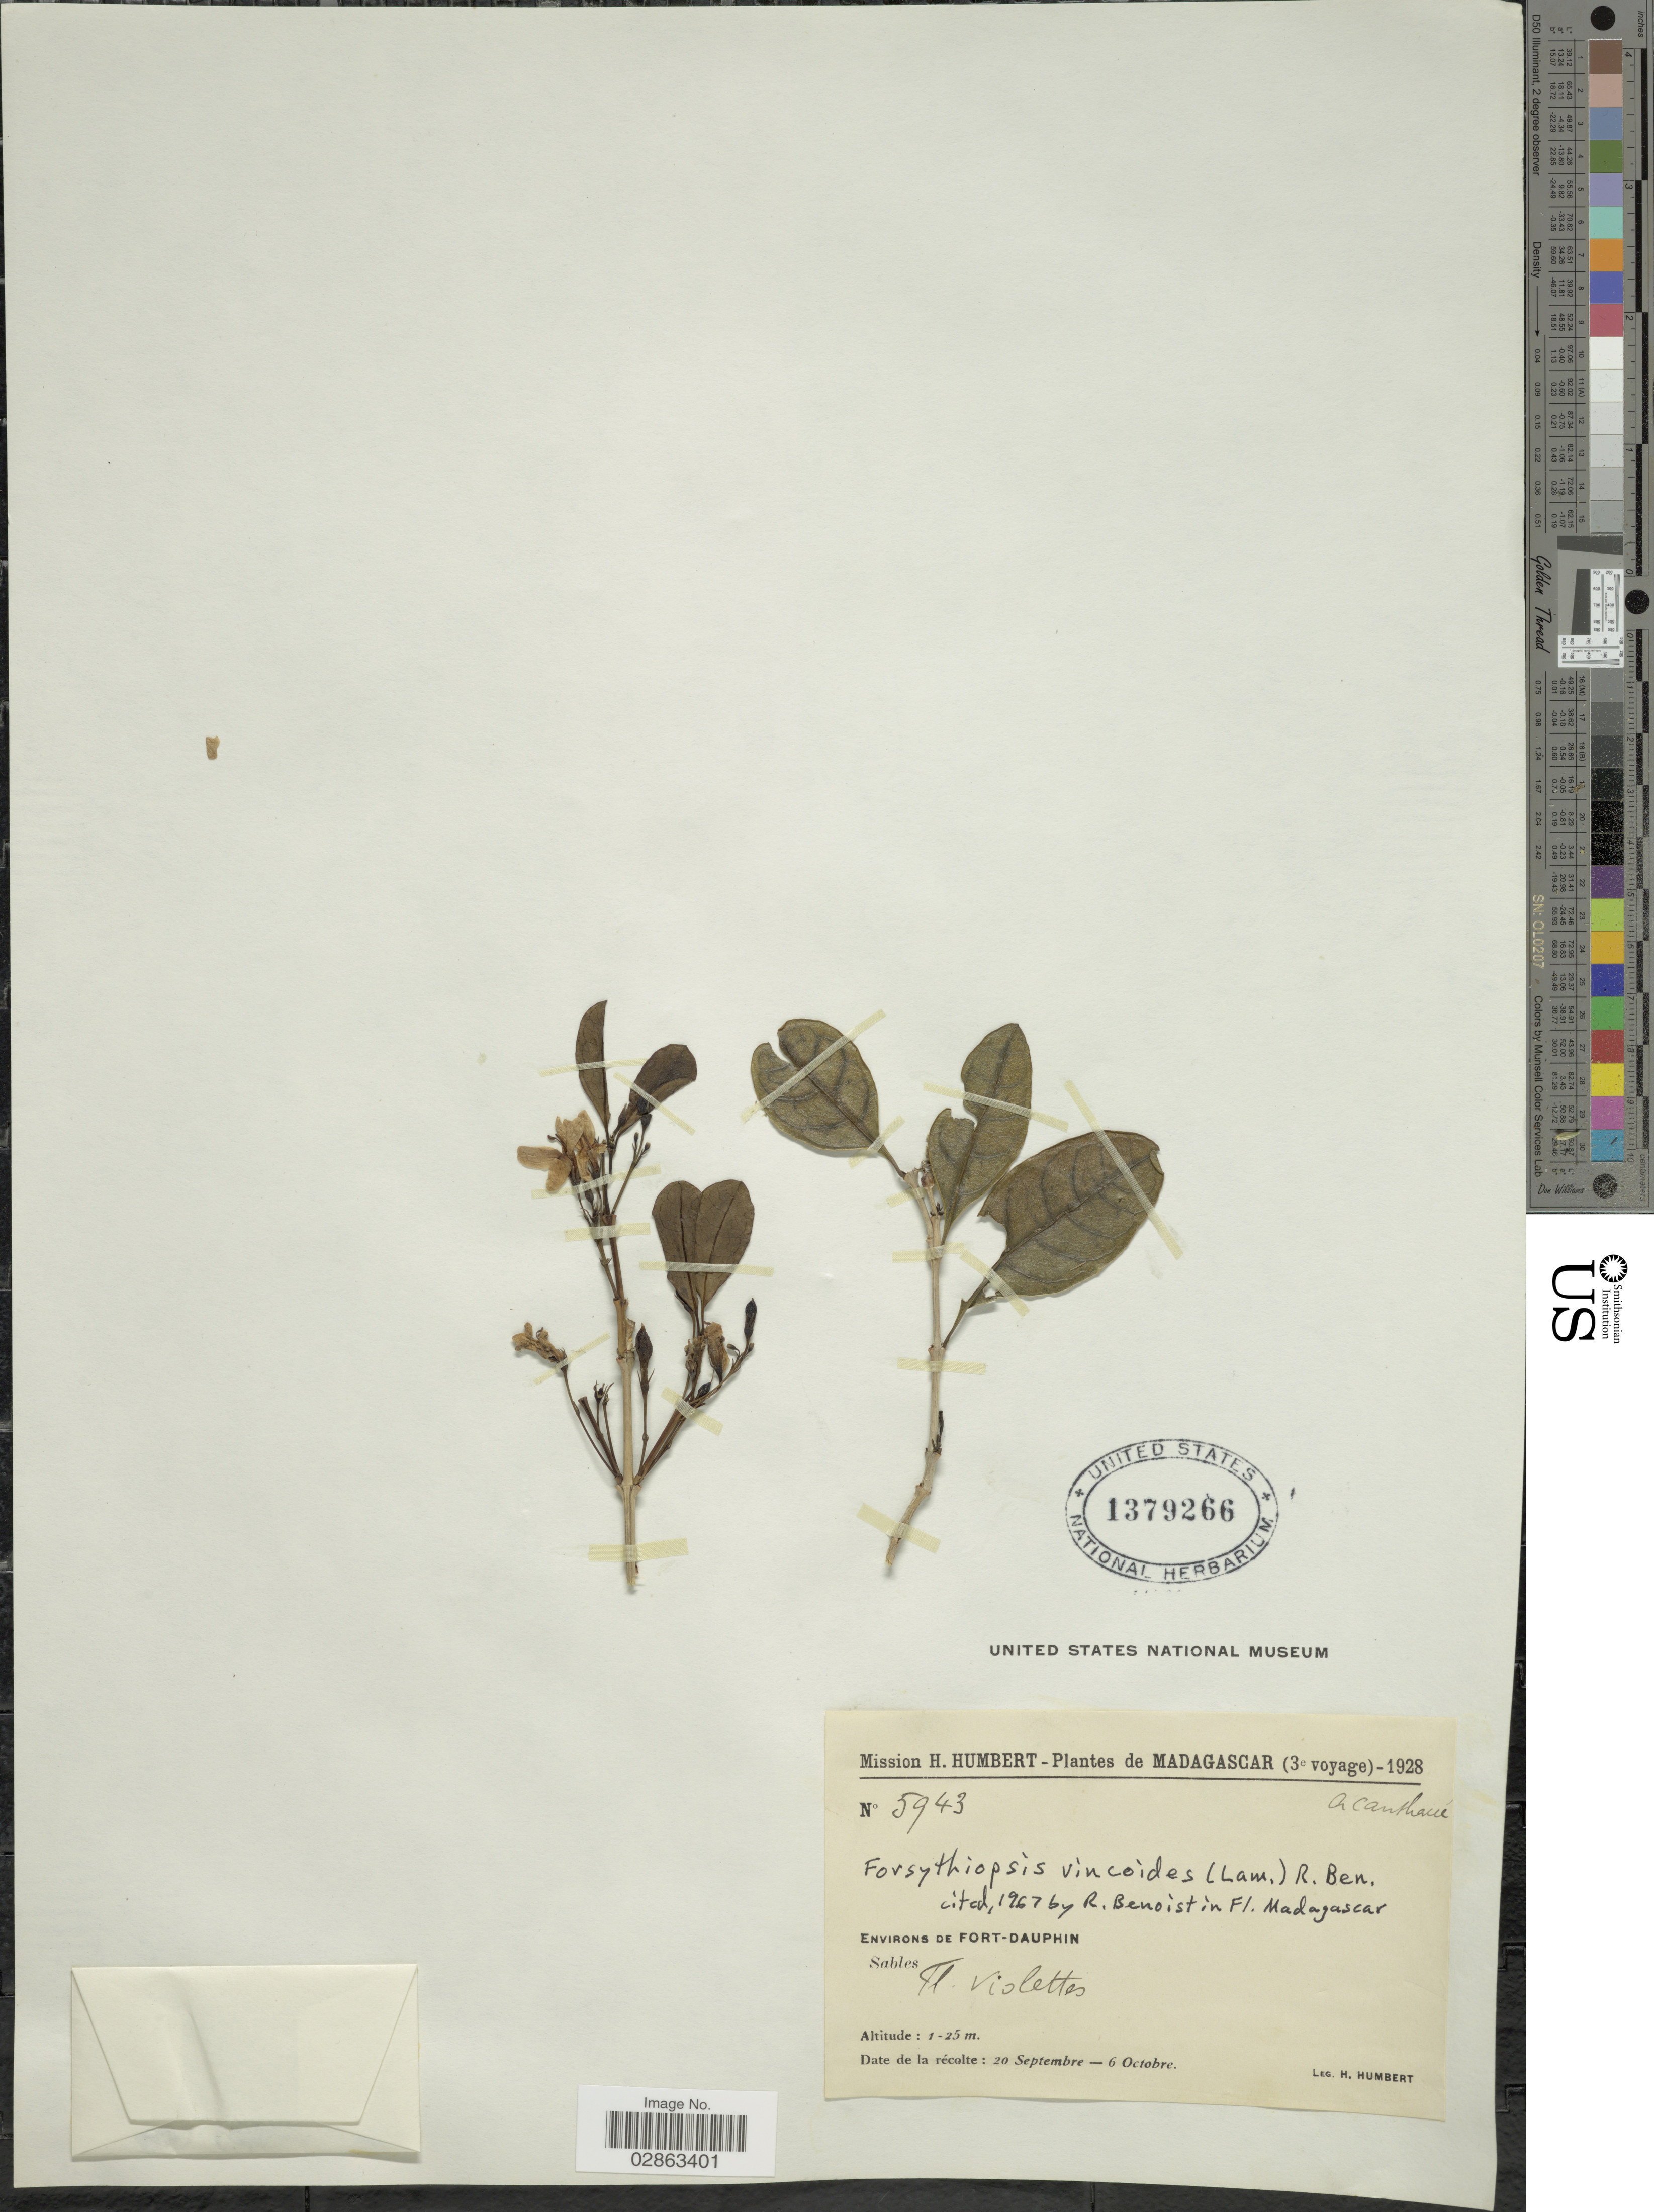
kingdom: Plantae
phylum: Tracheophyta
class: Magnoliopsida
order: Lamiales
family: Acanthaceae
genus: Forsythiopsis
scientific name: Forsythiopsis vincoides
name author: (Lam.) Benoist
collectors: H. Humbert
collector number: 5943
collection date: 1928-09-20/1928-10-06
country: Madagascar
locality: Environs de Fort-Dauphin.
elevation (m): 1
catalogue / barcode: US 1379266